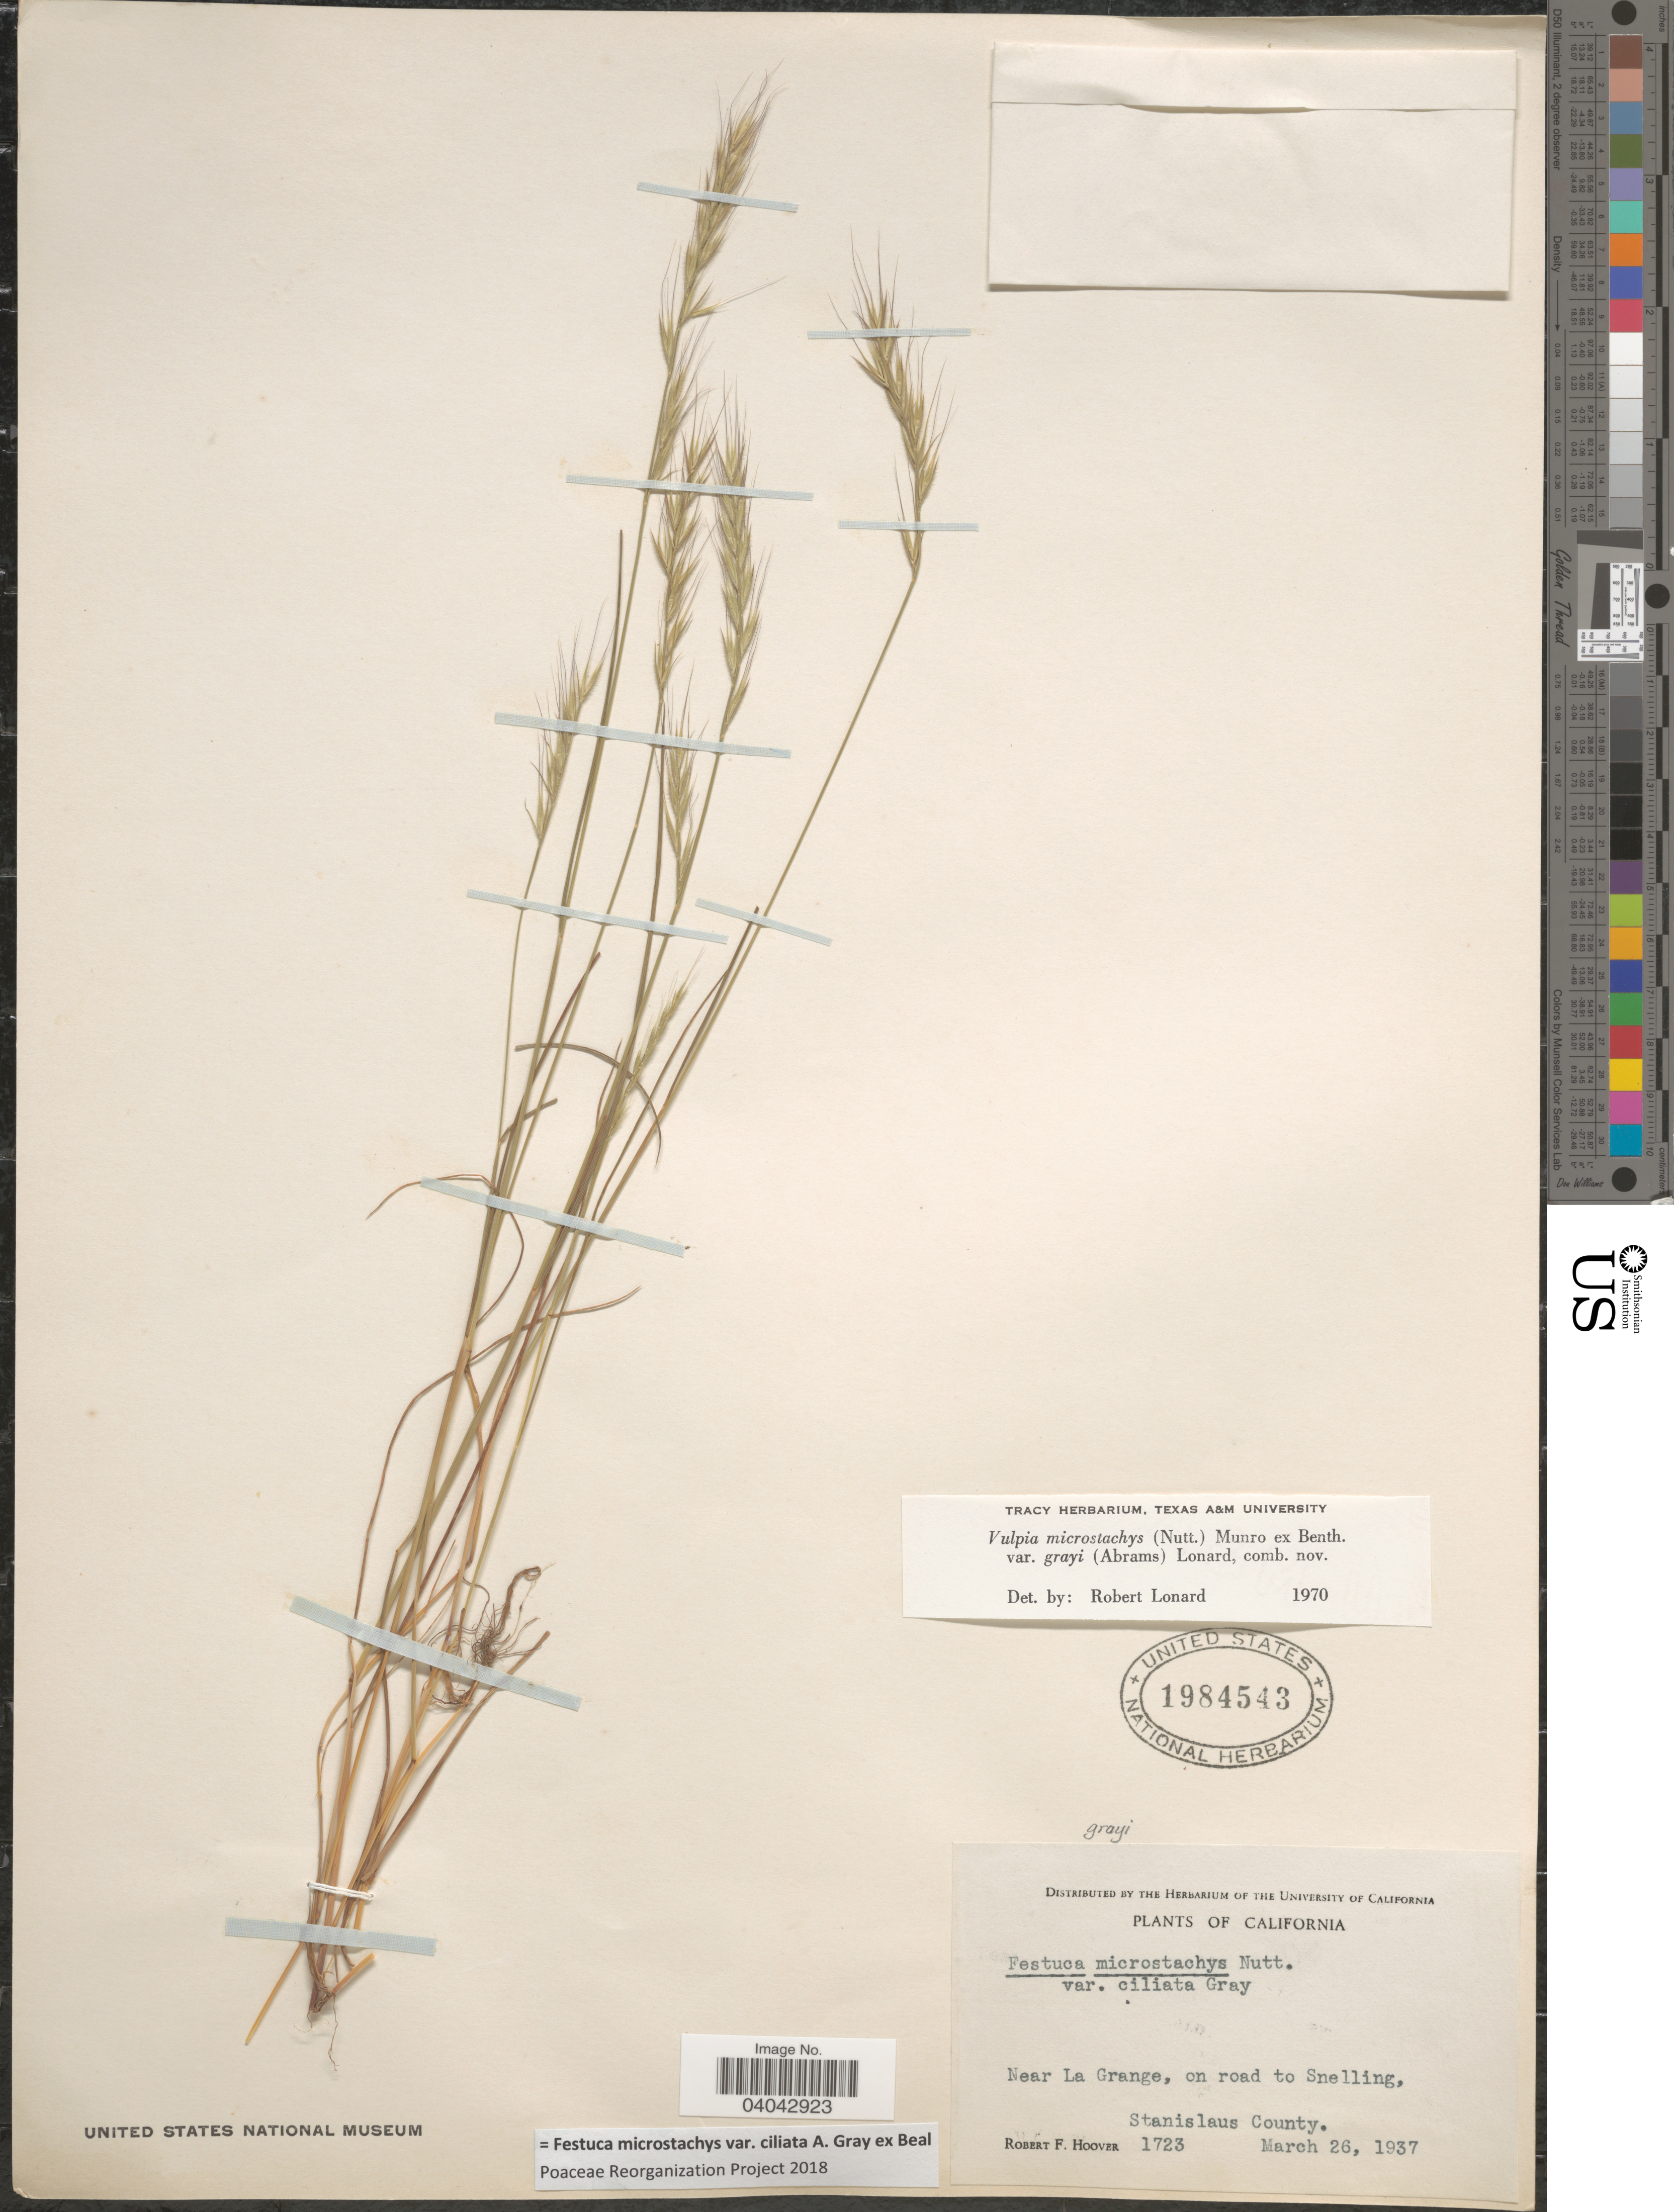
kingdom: Plantae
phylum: Tracheophyta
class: Liliopsida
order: Poales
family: Poaceae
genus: Festuca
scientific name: Festuca microstachys var. ciliata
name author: A. Gray ex W.J. Beal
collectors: R. F. Hoover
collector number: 1723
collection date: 1937-03-26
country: United States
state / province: California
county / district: Stanislaus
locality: Near La Grange, on road to Snelling, Stanislaus County.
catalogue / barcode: US 1984543